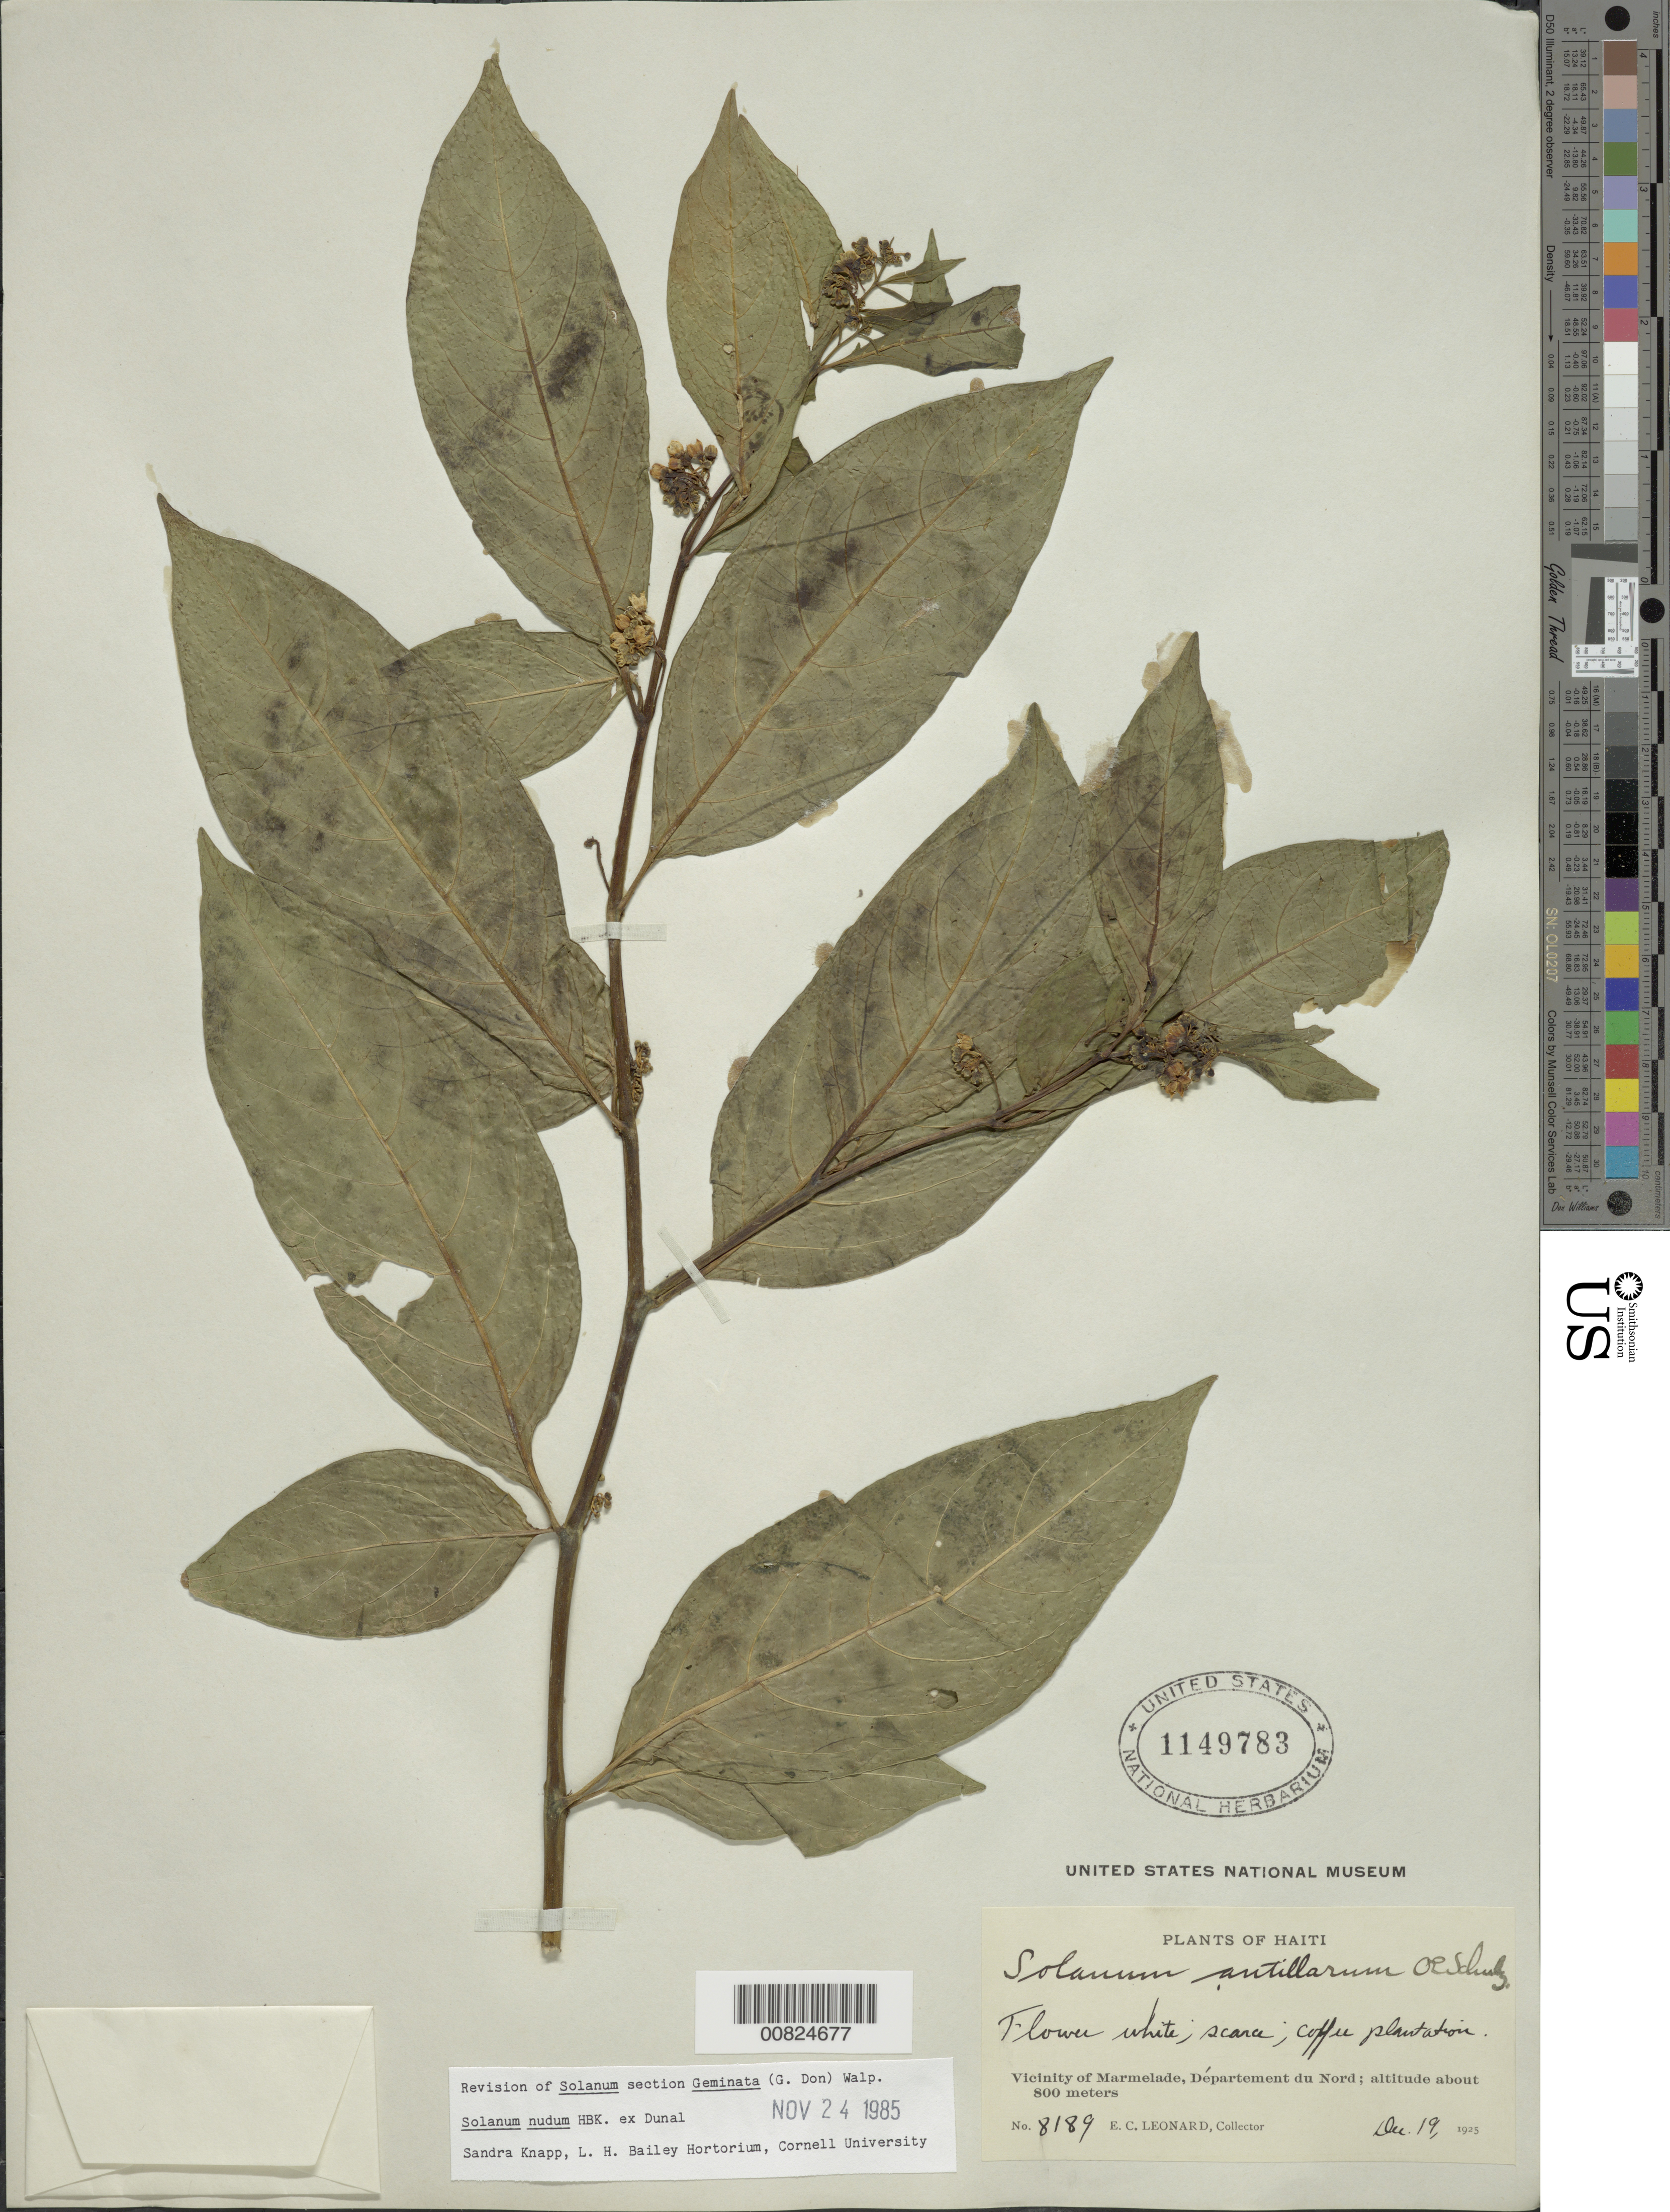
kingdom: Plantae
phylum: Tracheophyta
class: Magnoliopsida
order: Solanales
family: Solanaceae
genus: Solanum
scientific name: Solanum nudum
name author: Dunal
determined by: Knapp, S. D.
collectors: E. C. Leonard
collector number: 8189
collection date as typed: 19 Dec 1925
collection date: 1925-12-19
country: Haiti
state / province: Nord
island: Hispaniola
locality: Vicinity of Marmelade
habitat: Coffee plantation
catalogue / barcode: US 1149783